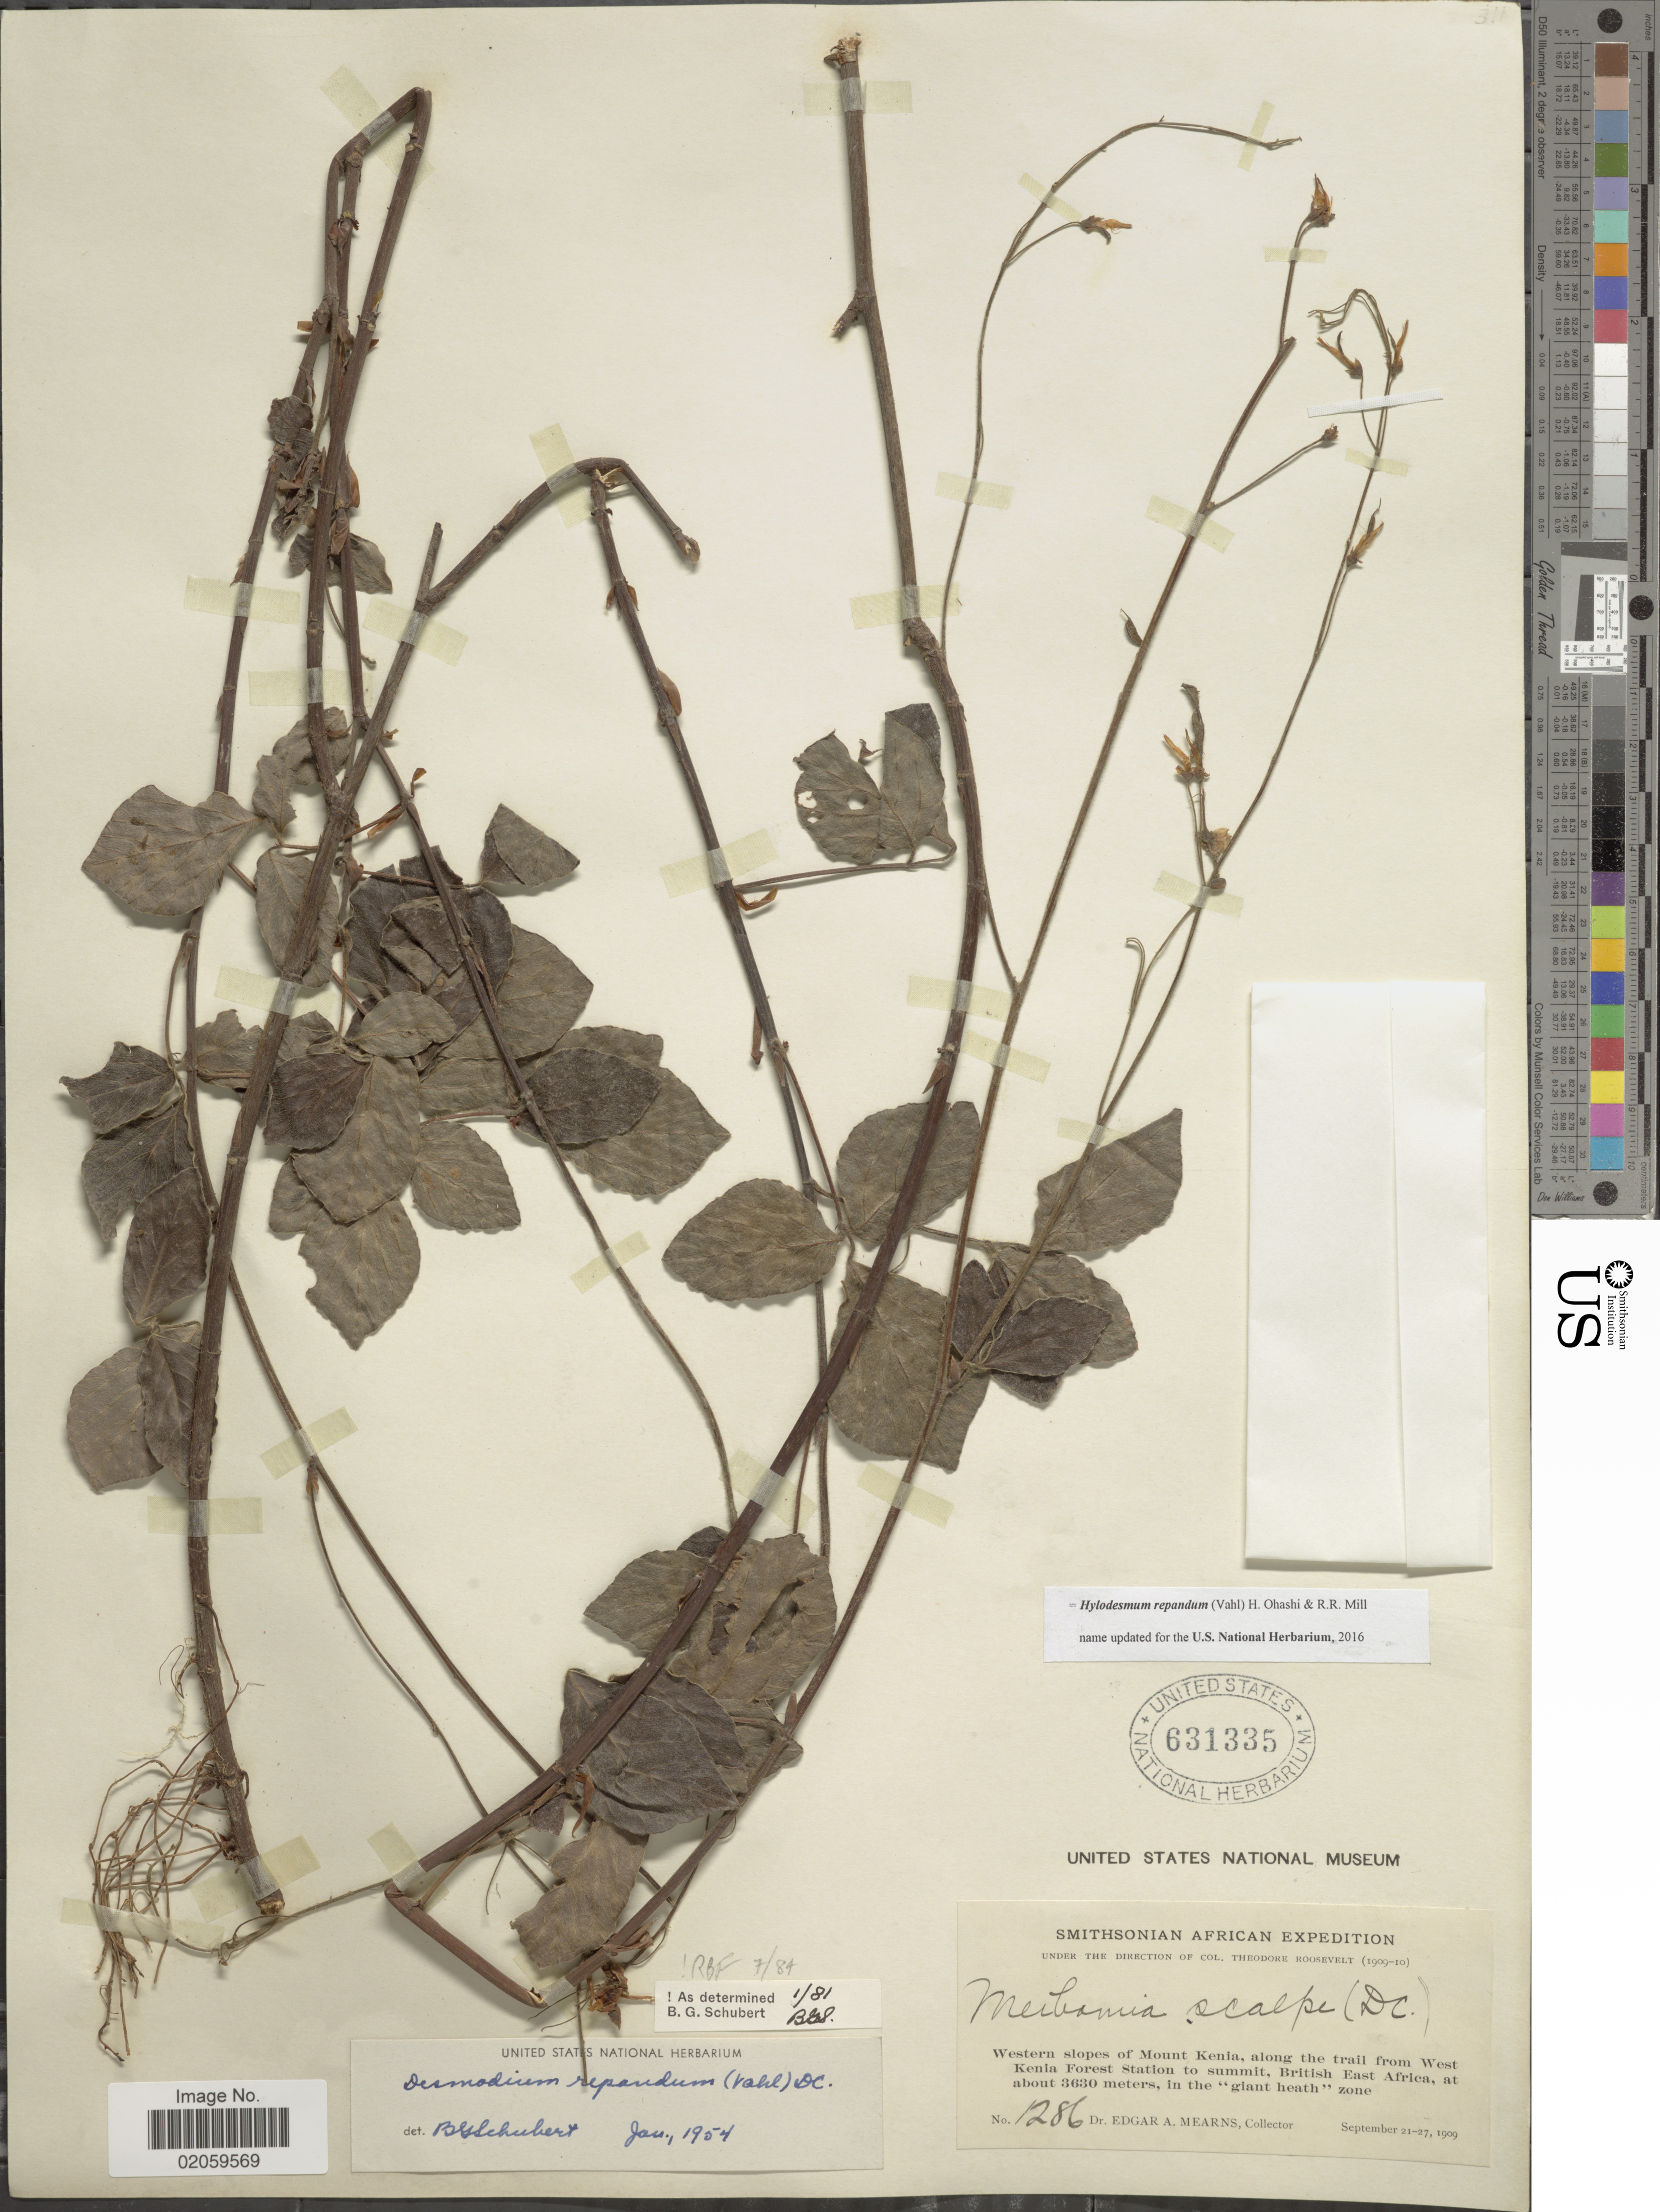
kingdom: Plantae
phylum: Tracheophyta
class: Magnoliopsida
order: Fabales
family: Fabaceae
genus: Hylodesmum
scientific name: Hylodesmum repandum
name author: (Vahl) H. Ohashi & R.R. Mill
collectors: E. A. Mearns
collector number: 1286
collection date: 1909-09-21/1909-09-27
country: Kenya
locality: Western slopes of Moutn Kenia, along the trail from West Kenia Forest Station to summit, British East Africa, in the giant heatth zone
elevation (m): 3630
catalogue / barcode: US 631335